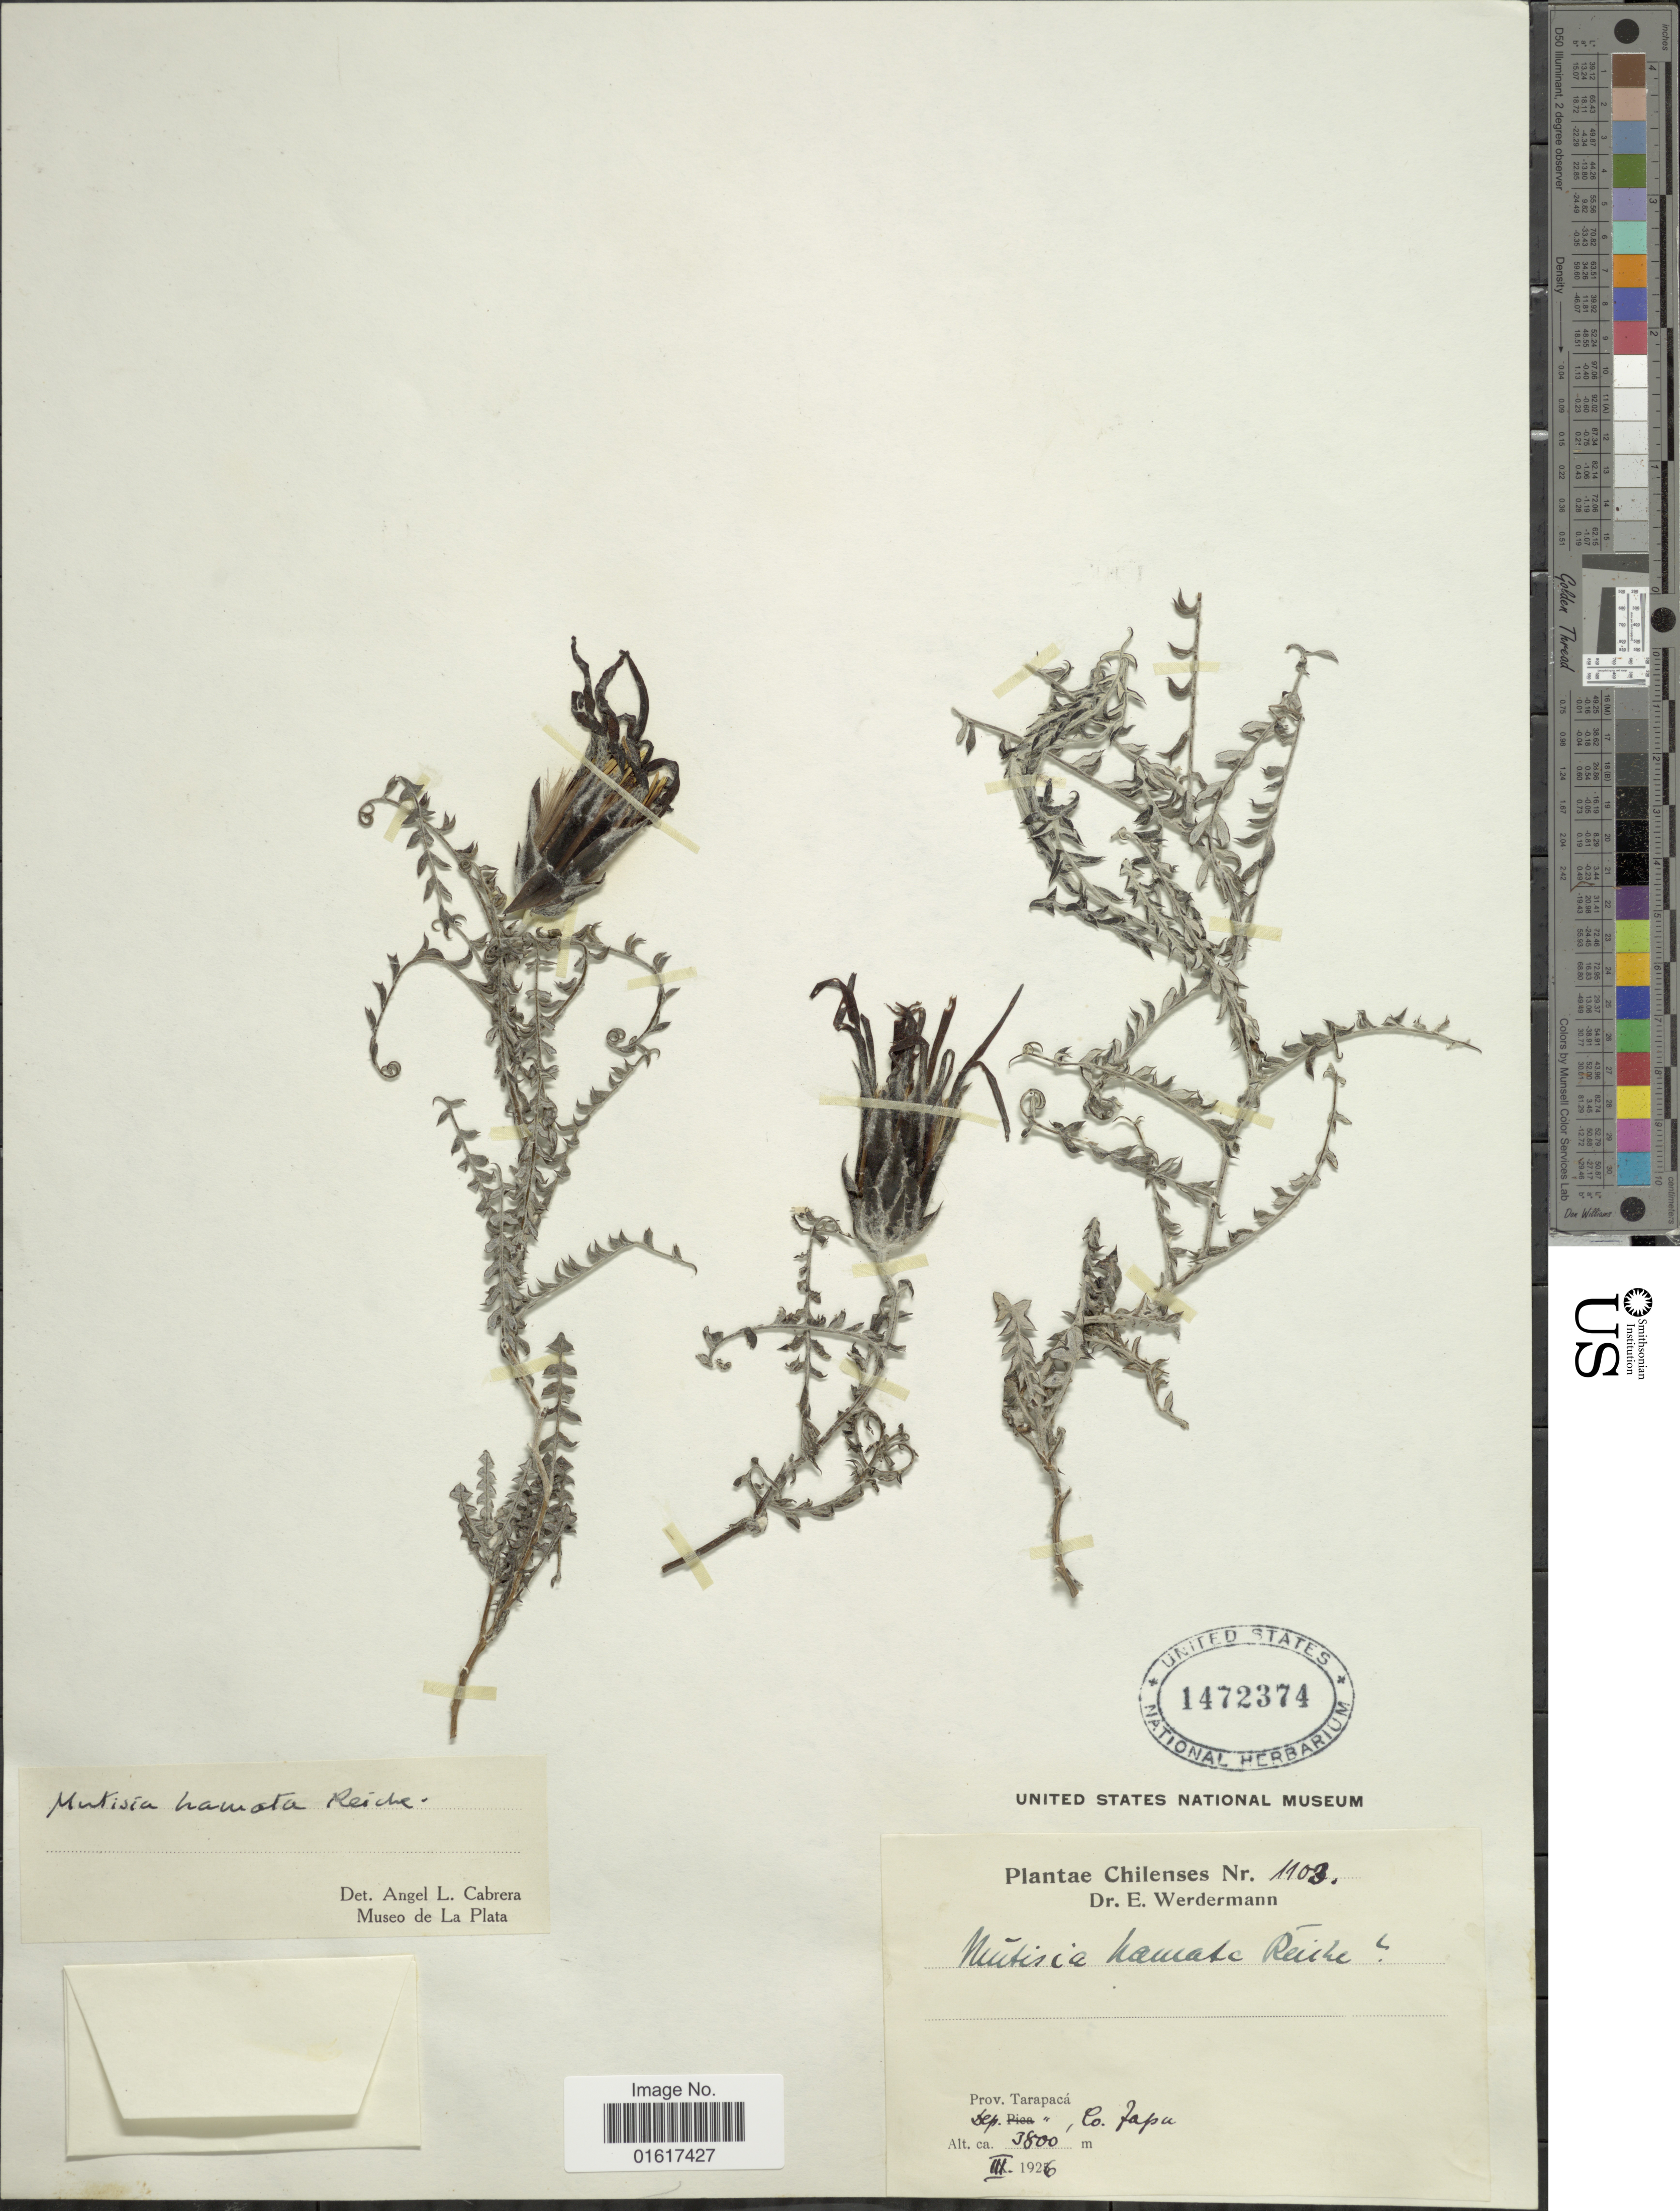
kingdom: Plantae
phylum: Tracheophyta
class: Magnoliopsida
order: Asterales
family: Asteraceae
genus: Mutisia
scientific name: Mutisia hamata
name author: Reiche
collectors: E. Werdermann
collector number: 1103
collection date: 1926-03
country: Chile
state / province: Tarapacá (I)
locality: Prov. Tarapacá. Dep. Tarapacá, Co. Japu.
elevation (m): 3800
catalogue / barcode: US 1472374